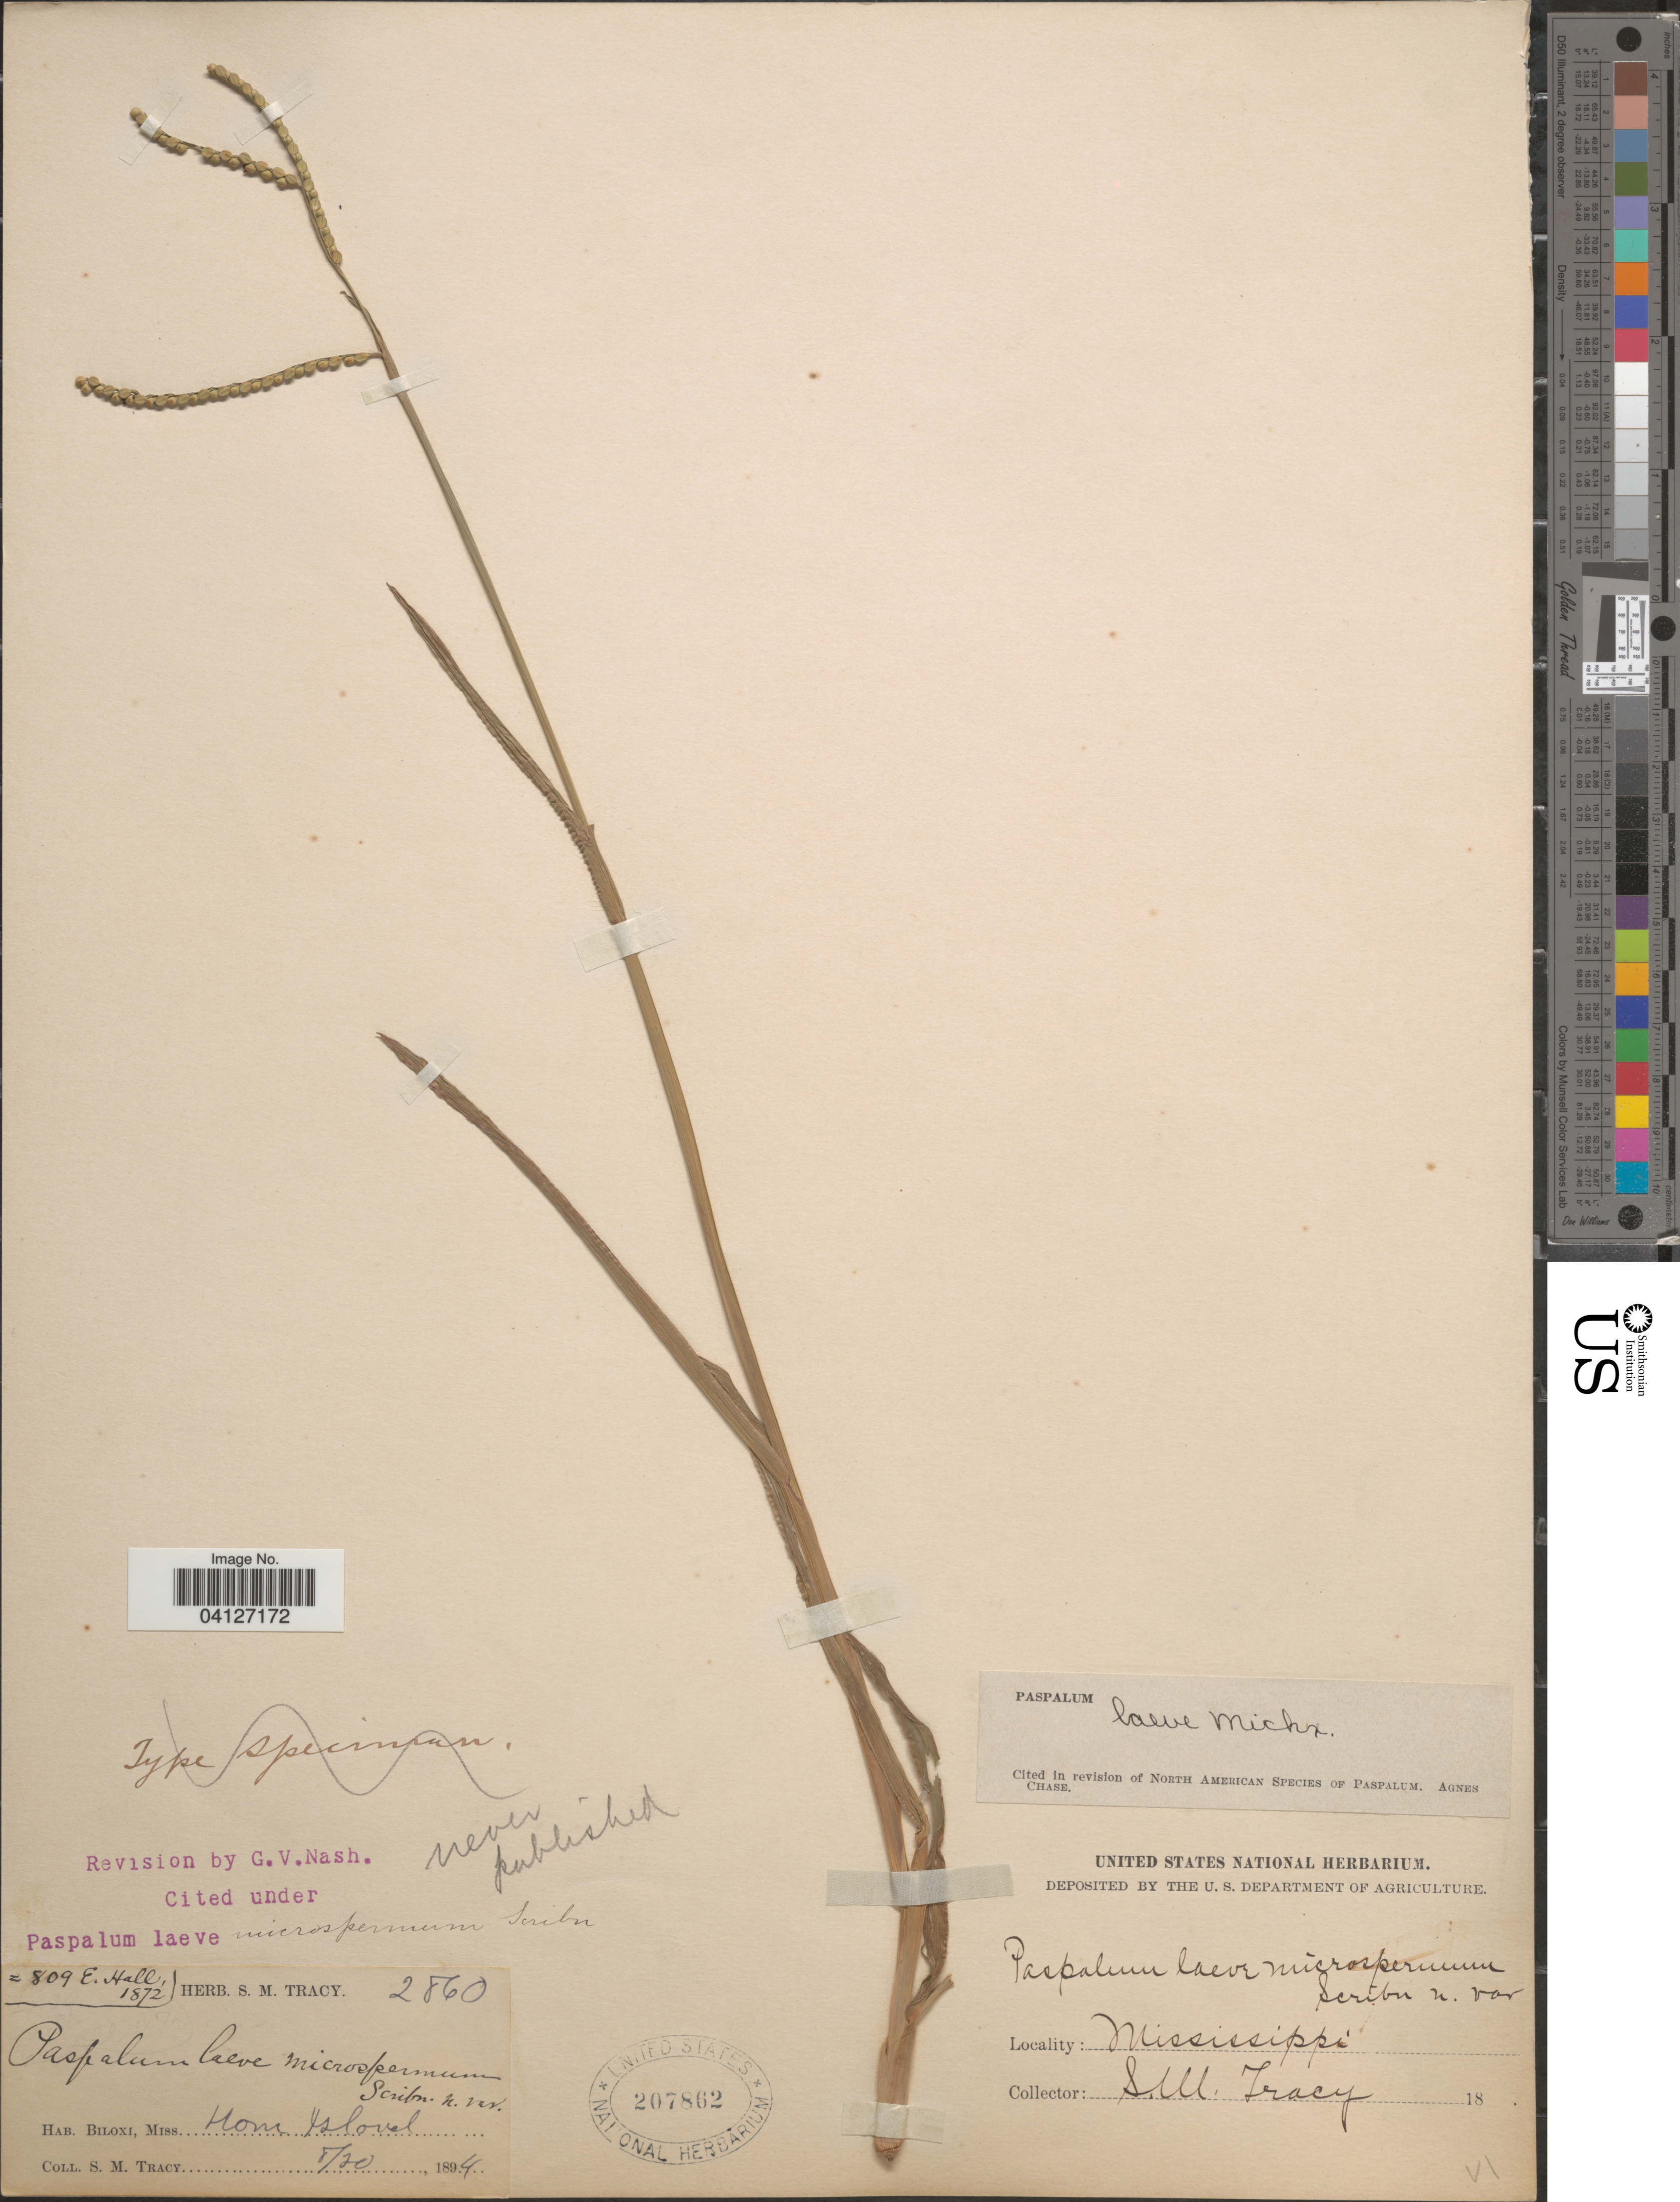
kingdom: Plantae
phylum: Tracheophyta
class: Liliopsida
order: Poales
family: Poaceae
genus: Paspalum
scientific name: Paspalum laeve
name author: Michx.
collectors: S. M. Tracy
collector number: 2860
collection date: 1894-08-20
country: United States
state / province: Mississippi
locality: Biloxi. Hom [interpreted] Gloved [interpreted].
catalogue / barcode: US 207862